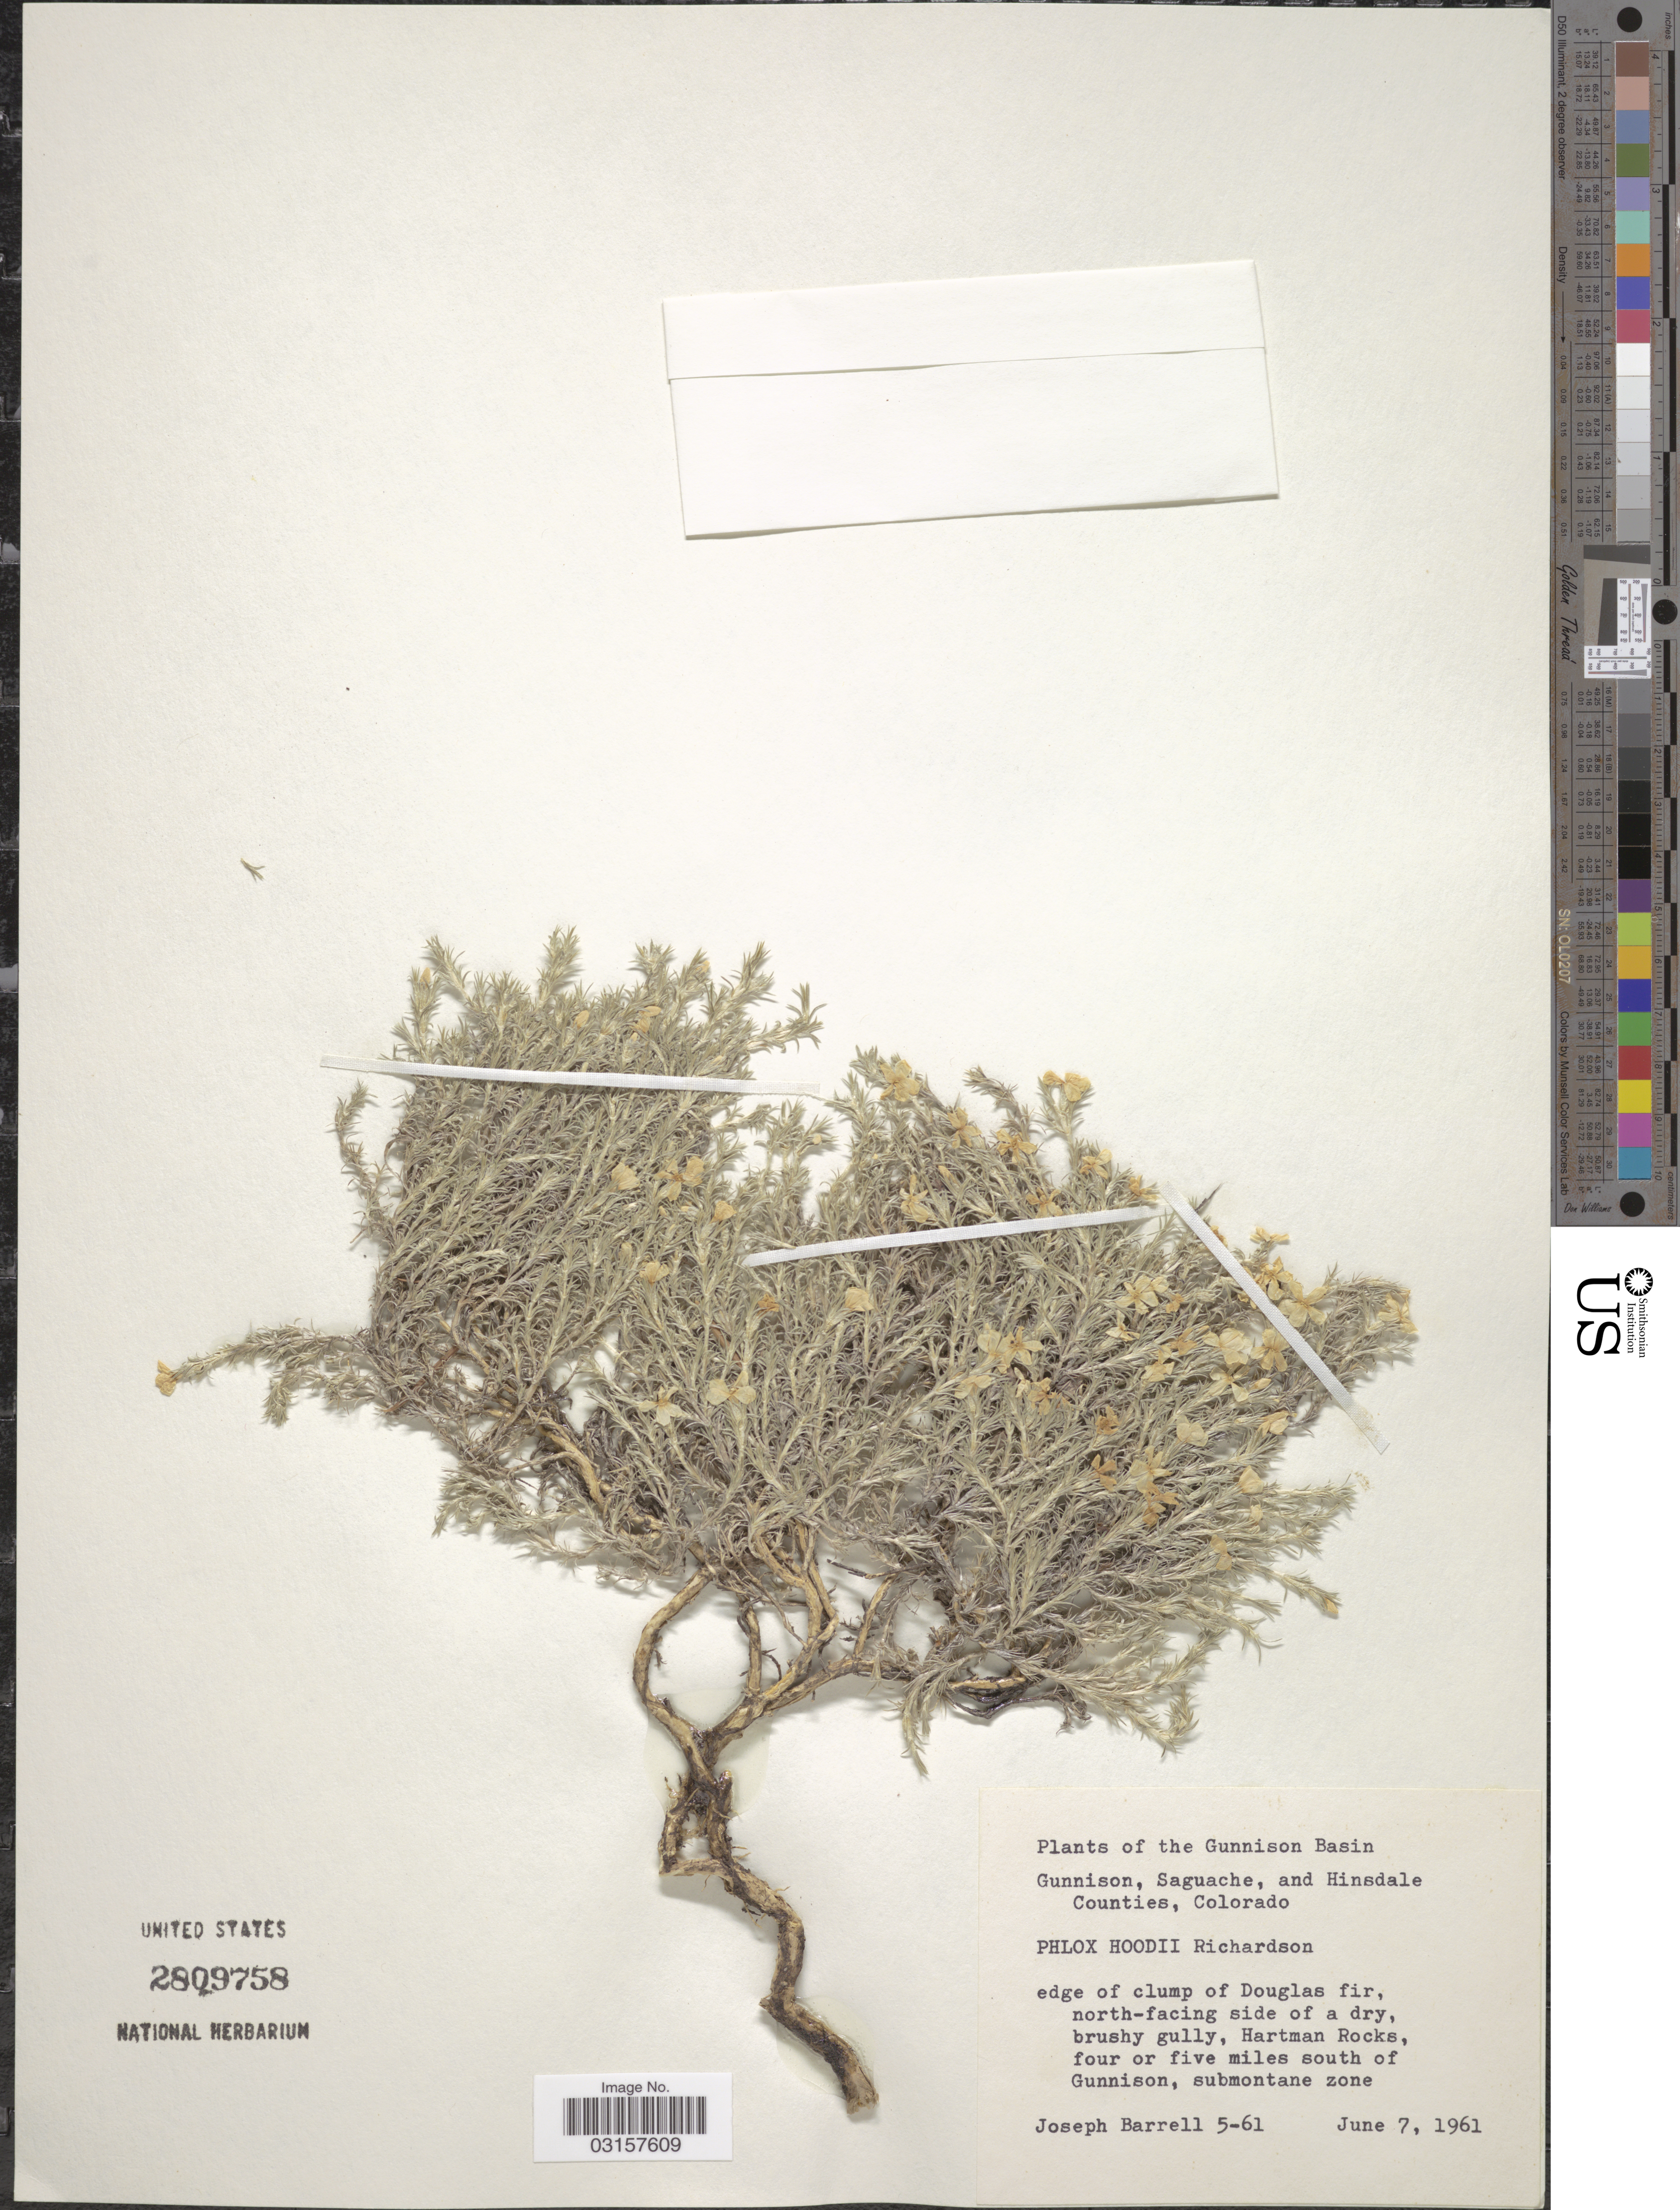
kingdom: Plantae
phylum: Tracheophyta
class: Magnoliopsida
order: Ericales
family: Polemoniaceae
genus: Phlox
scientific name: Phlox hoodii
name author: Richardson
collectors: J. Barrell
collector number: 5-61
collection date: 1961-06-07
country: United States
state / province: Colorado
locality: The Gunnison Basin, Gunnison, Saguache, and Hinsdale Counties, edge of clump of Douglas fir, north-facing side of a dry brush gully, Hartman Rocks, four or five miles south of Gunnison, submontane zone.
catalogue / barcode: US 2809758